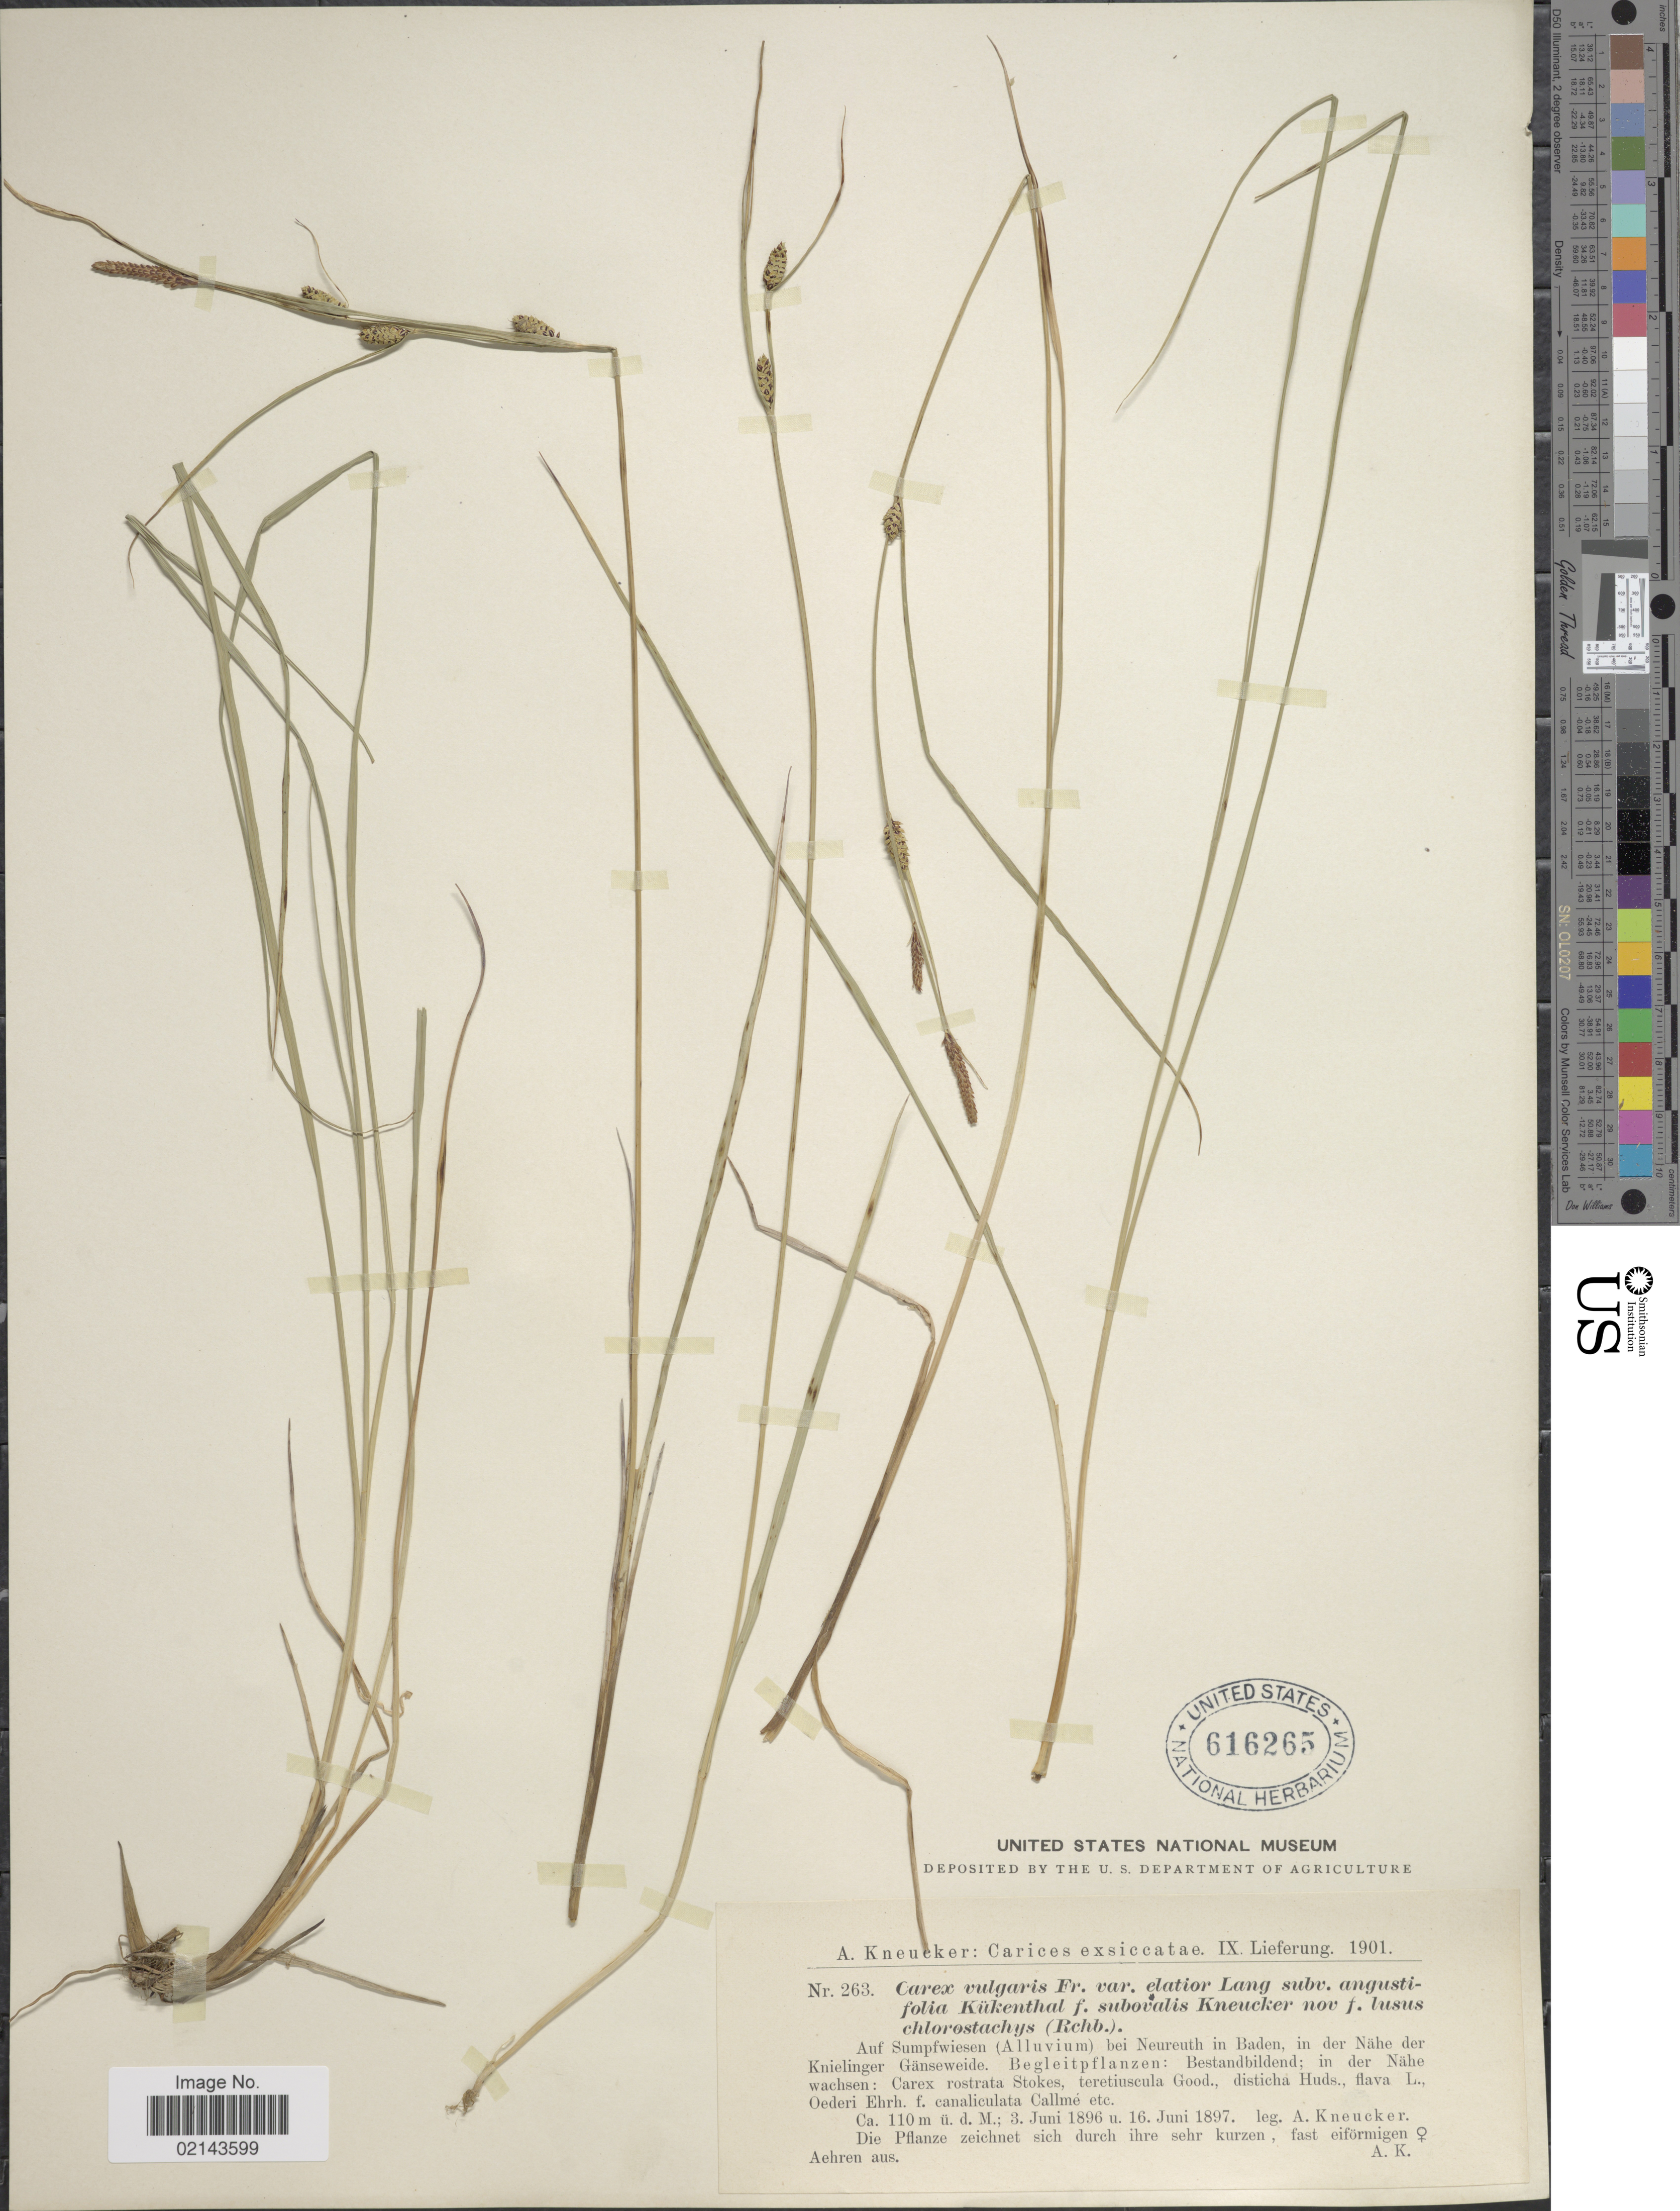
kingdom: Plantae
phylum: Tracheophyta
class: Liliopsida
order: Poales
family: Cyperaceae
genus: Carex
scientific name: Carex nigra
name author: (L.) Reichard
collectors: A. Kneucker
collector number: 263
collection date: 1896-06-03/1897-06-16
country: Germany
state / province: Baden-Württemberg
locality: Auf Sumpfwiesen (Alluvium) bei Neureuth in Baden, in der Nähe der KNielinger Gänseweide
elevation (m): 110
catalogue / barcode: US 616265